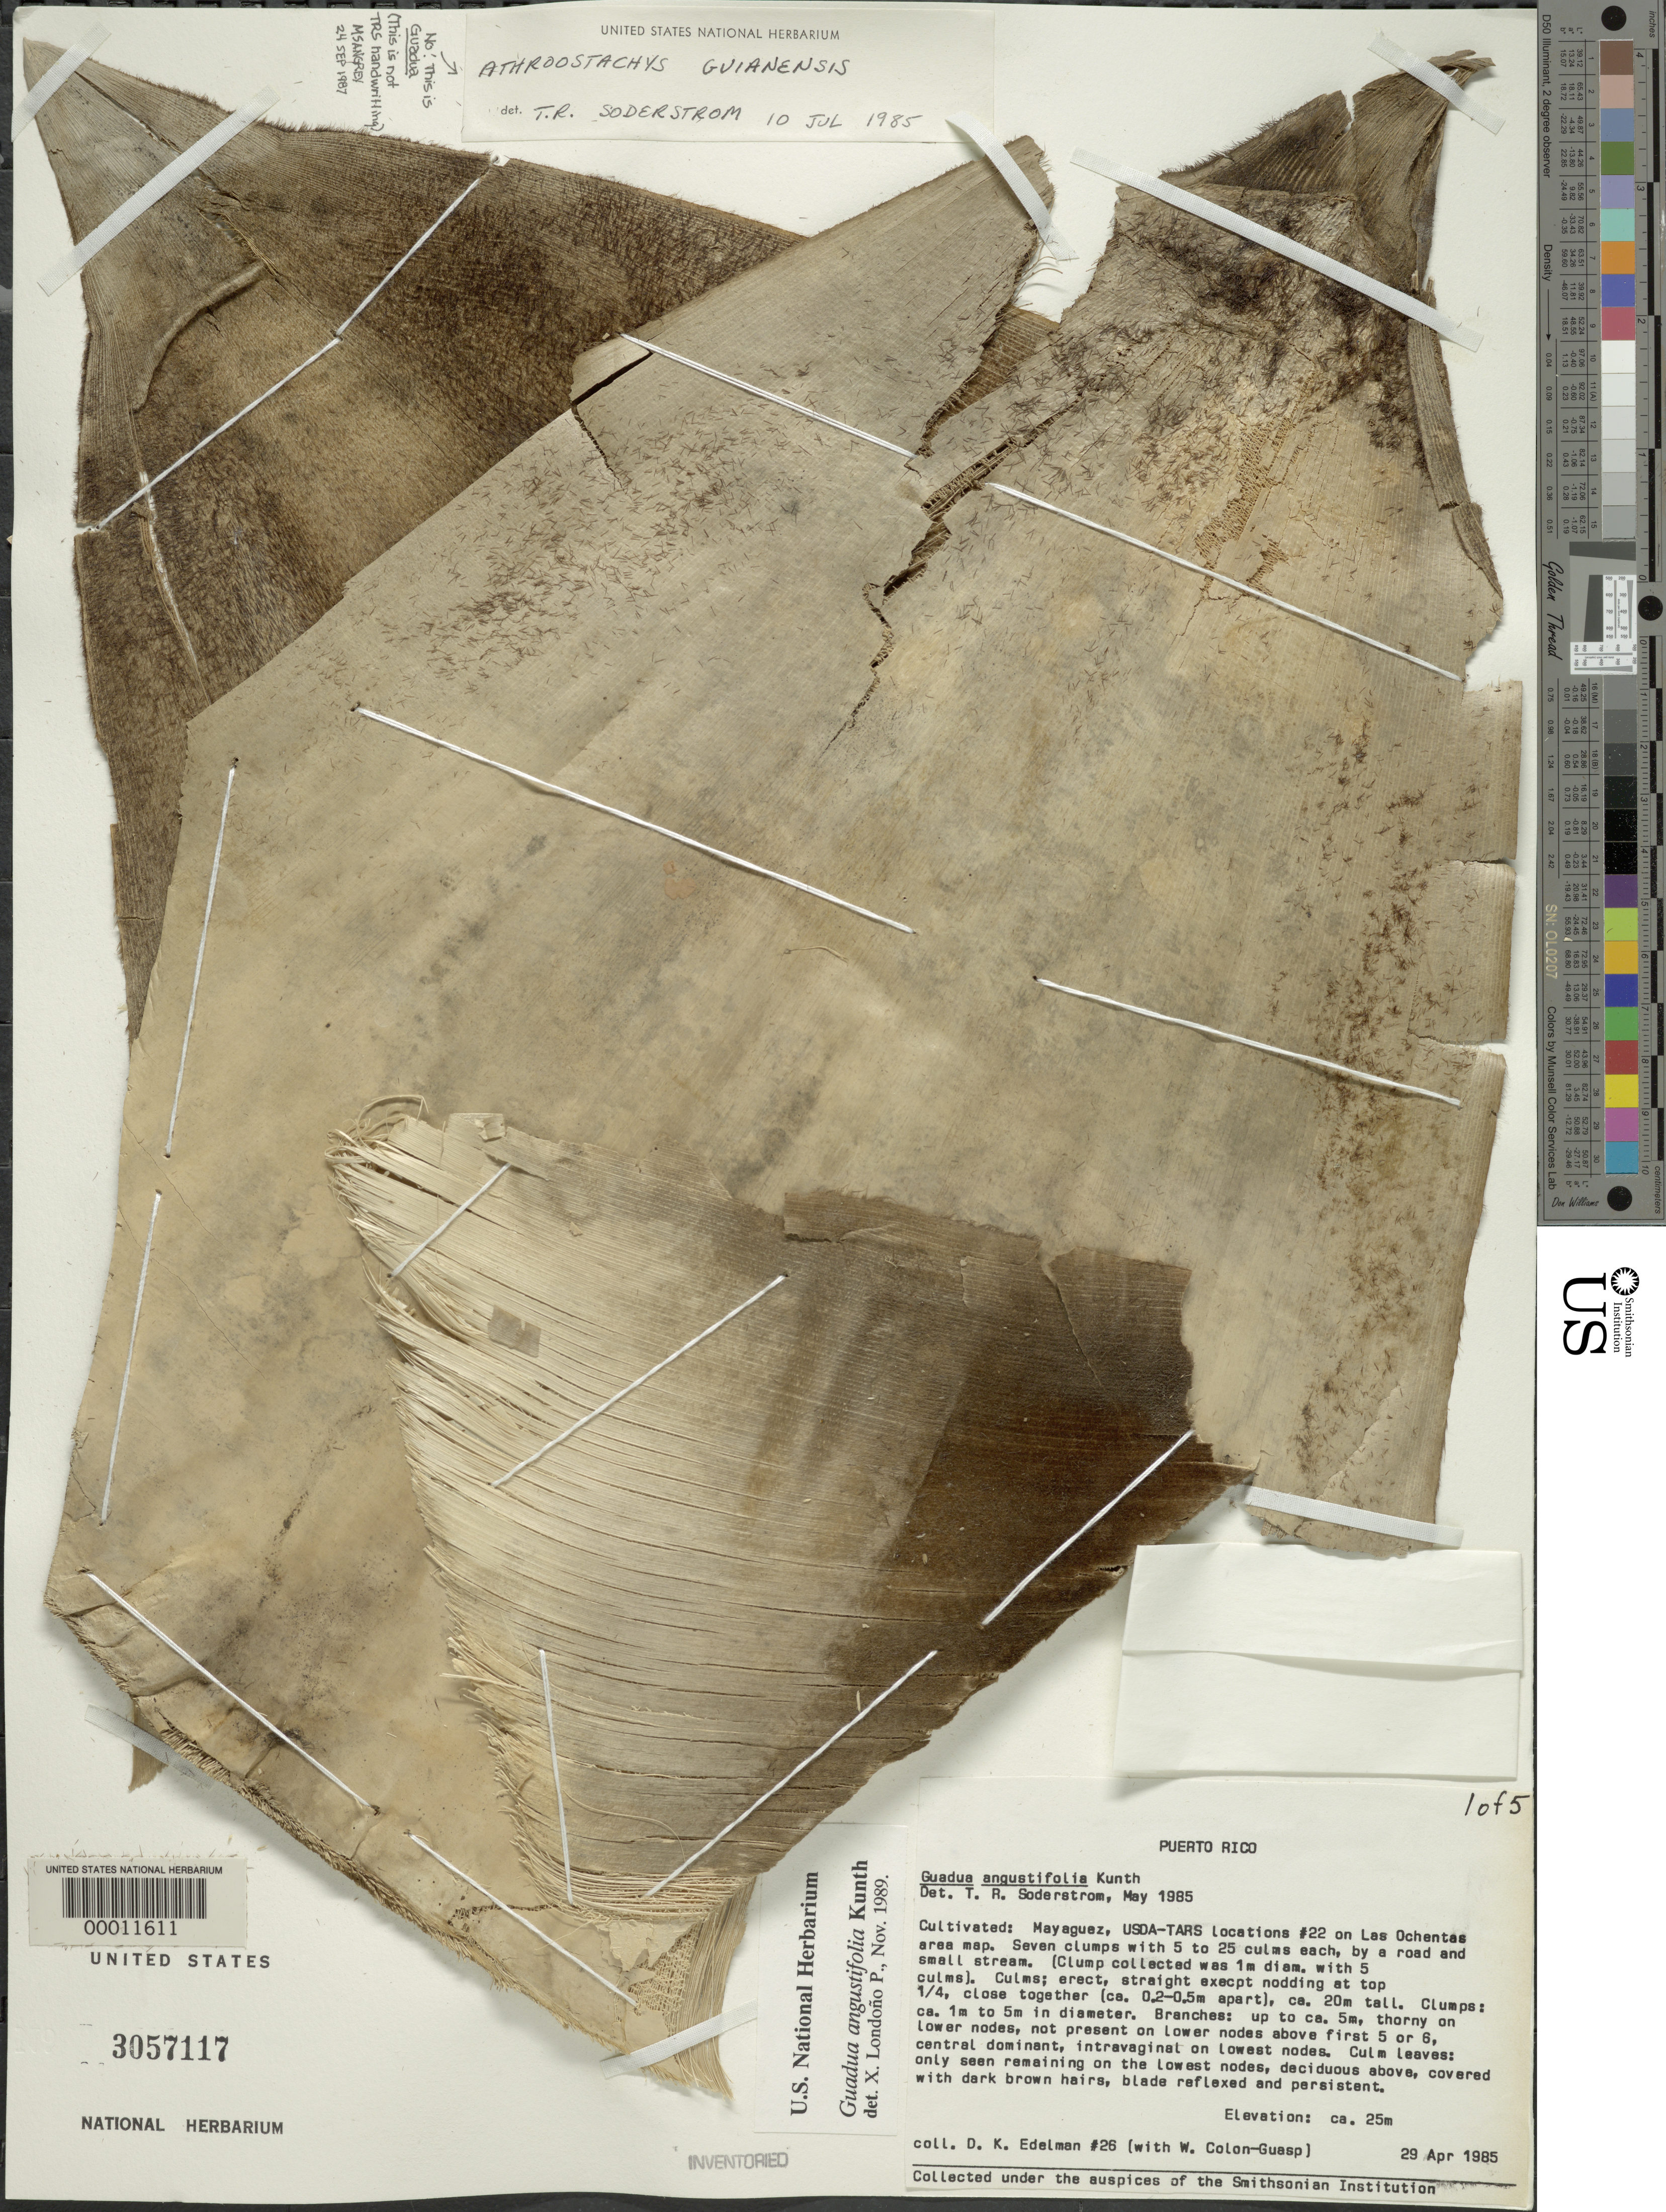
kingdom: Plantae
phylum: Tracheophyta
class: Liliopsida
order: Poales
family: Poaceae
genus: Guadua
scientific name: Guadua angustifolia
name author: Kunth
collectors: D. Edelman & W. Colon Guasp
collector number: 26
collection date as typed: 29 Apr 1985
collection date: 1985-04-29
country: Puerto Rico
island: Greater Antilles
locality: Mayaguez, usda-tars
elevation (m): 25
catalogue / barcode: US 3057117